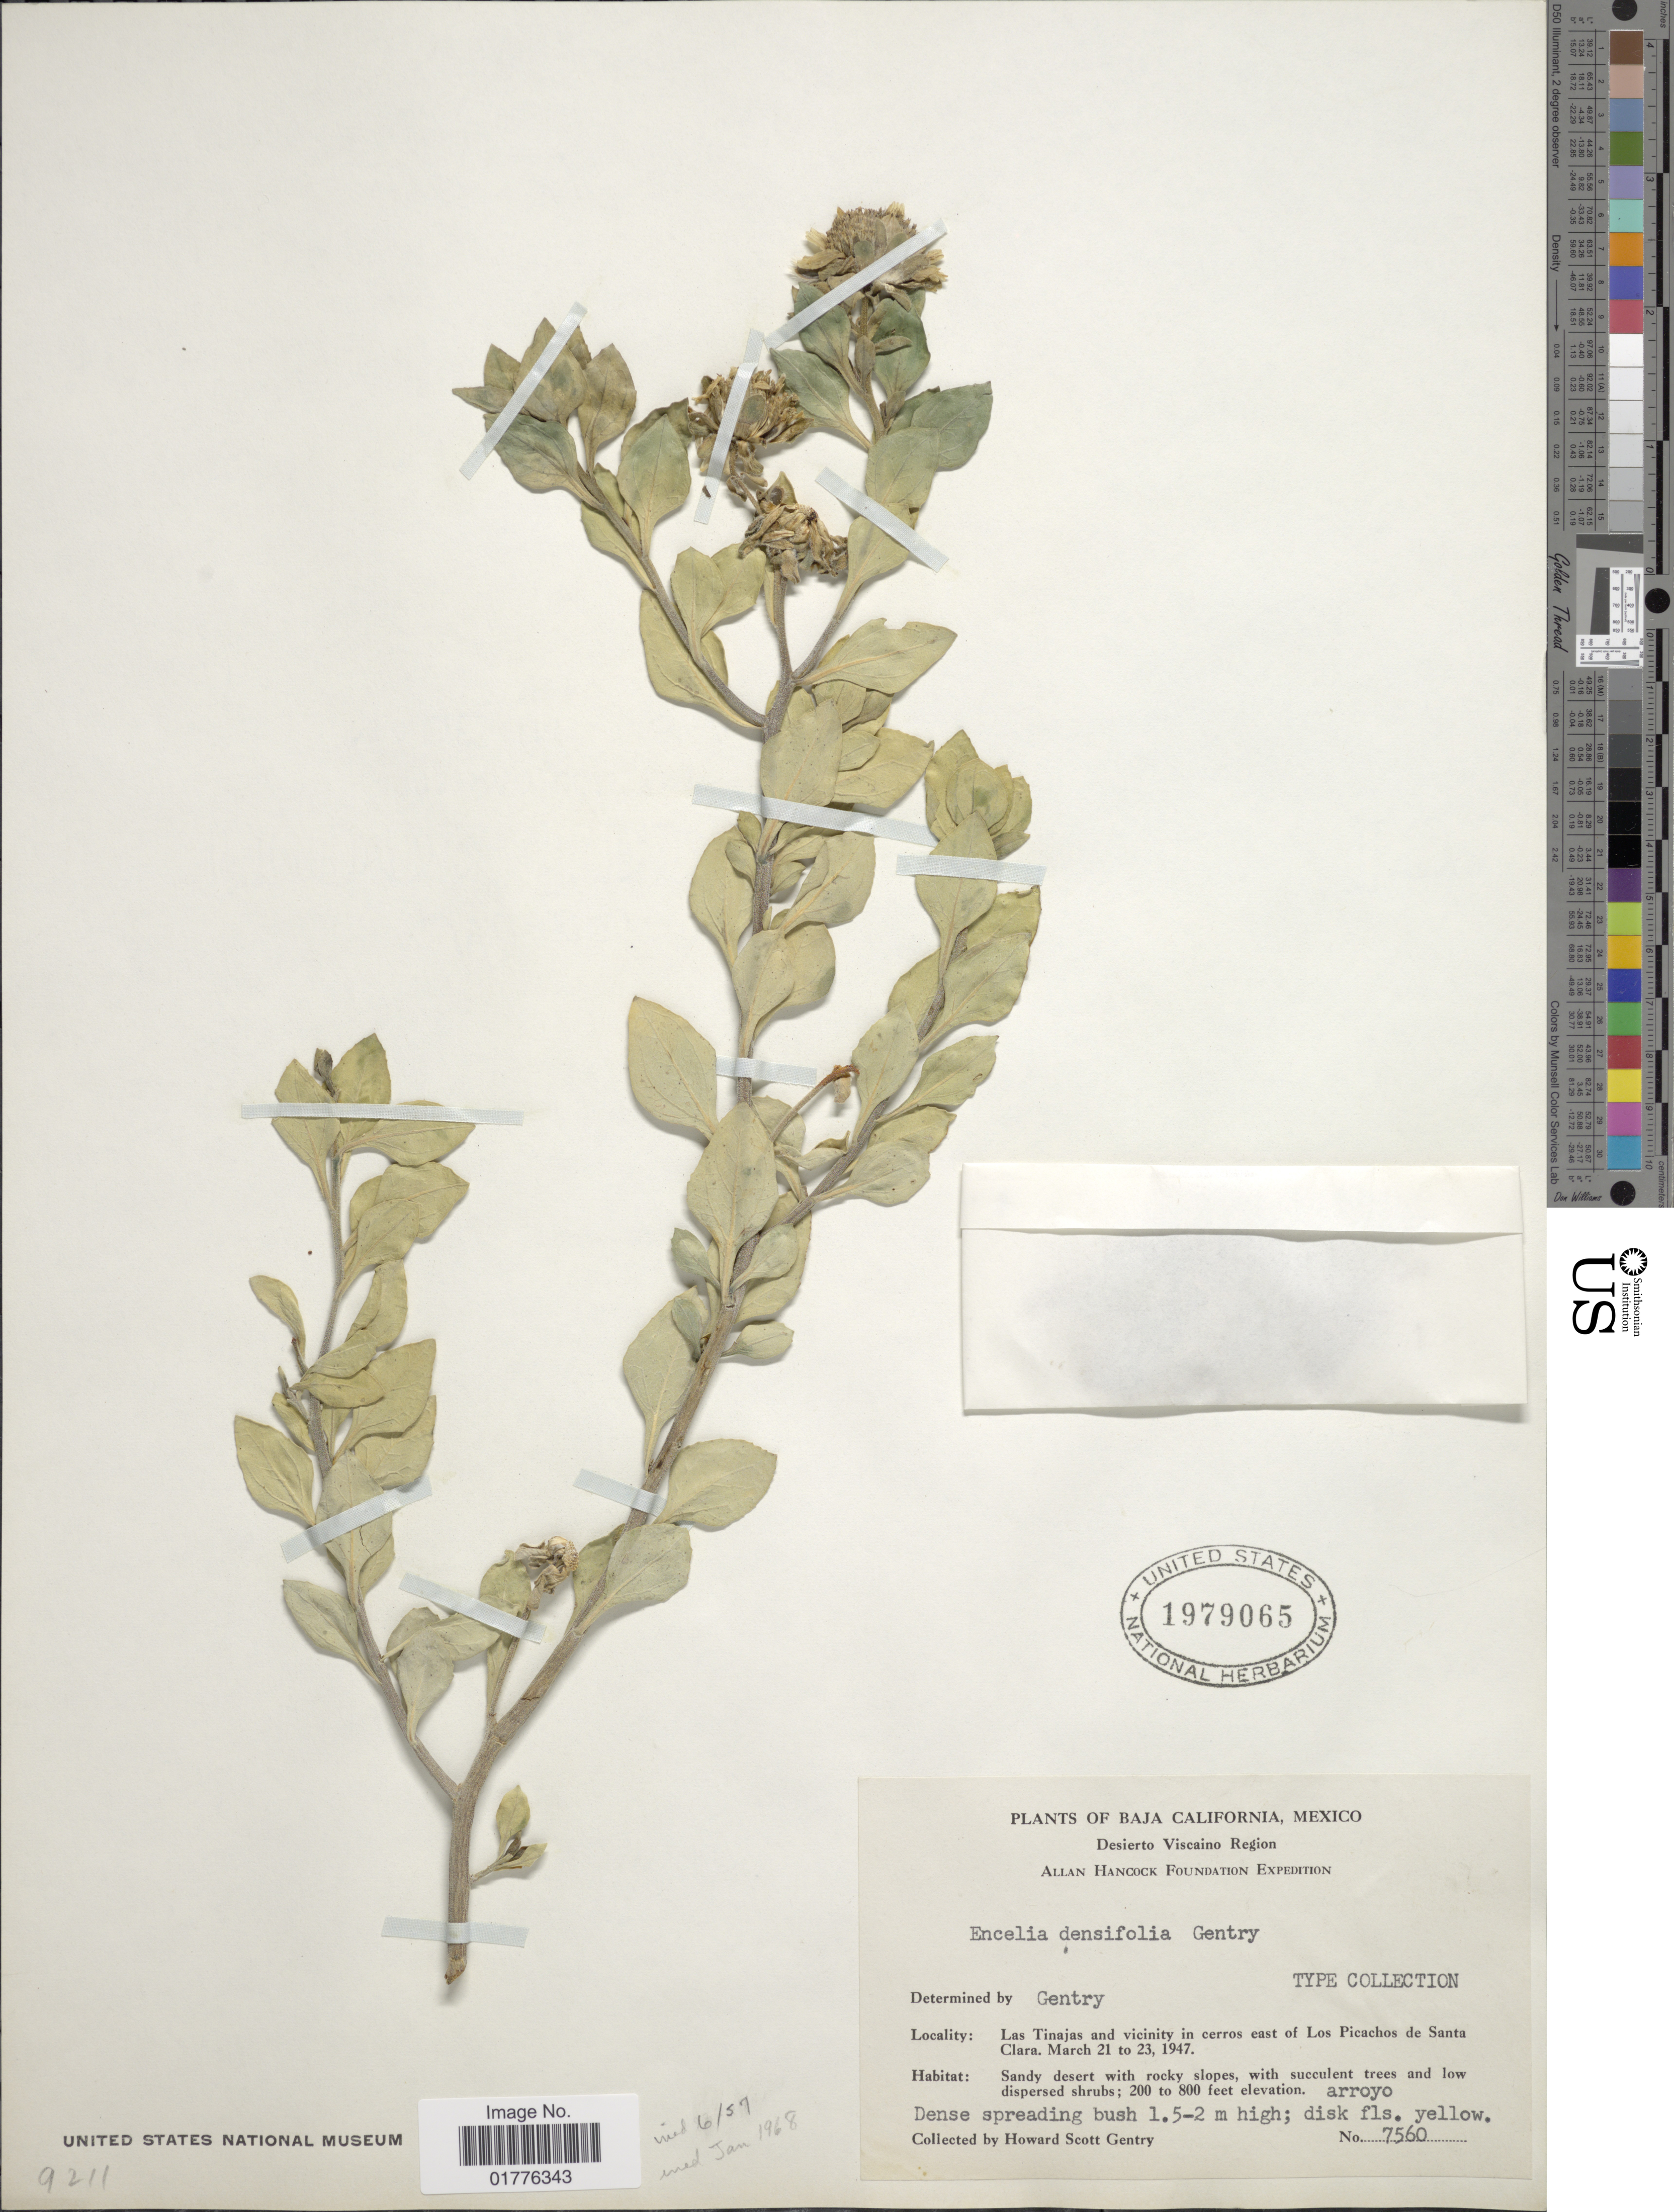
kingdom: Plantae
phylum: Tracheophyta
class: Magnoliopsida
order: Asterales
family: Asteraceae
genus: Encelia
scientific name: Encelia densifolia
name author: Gentry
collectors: H. S. Gentry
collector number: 7560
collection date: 1947-03-21/1947-03-23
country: Mexico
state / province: Baja California Sur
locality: Desierto Viscaino Region, Las Tinajas and vicinity in cerros east of Los Picachos de Santa Clara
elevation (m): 61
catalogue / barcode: US 1979065